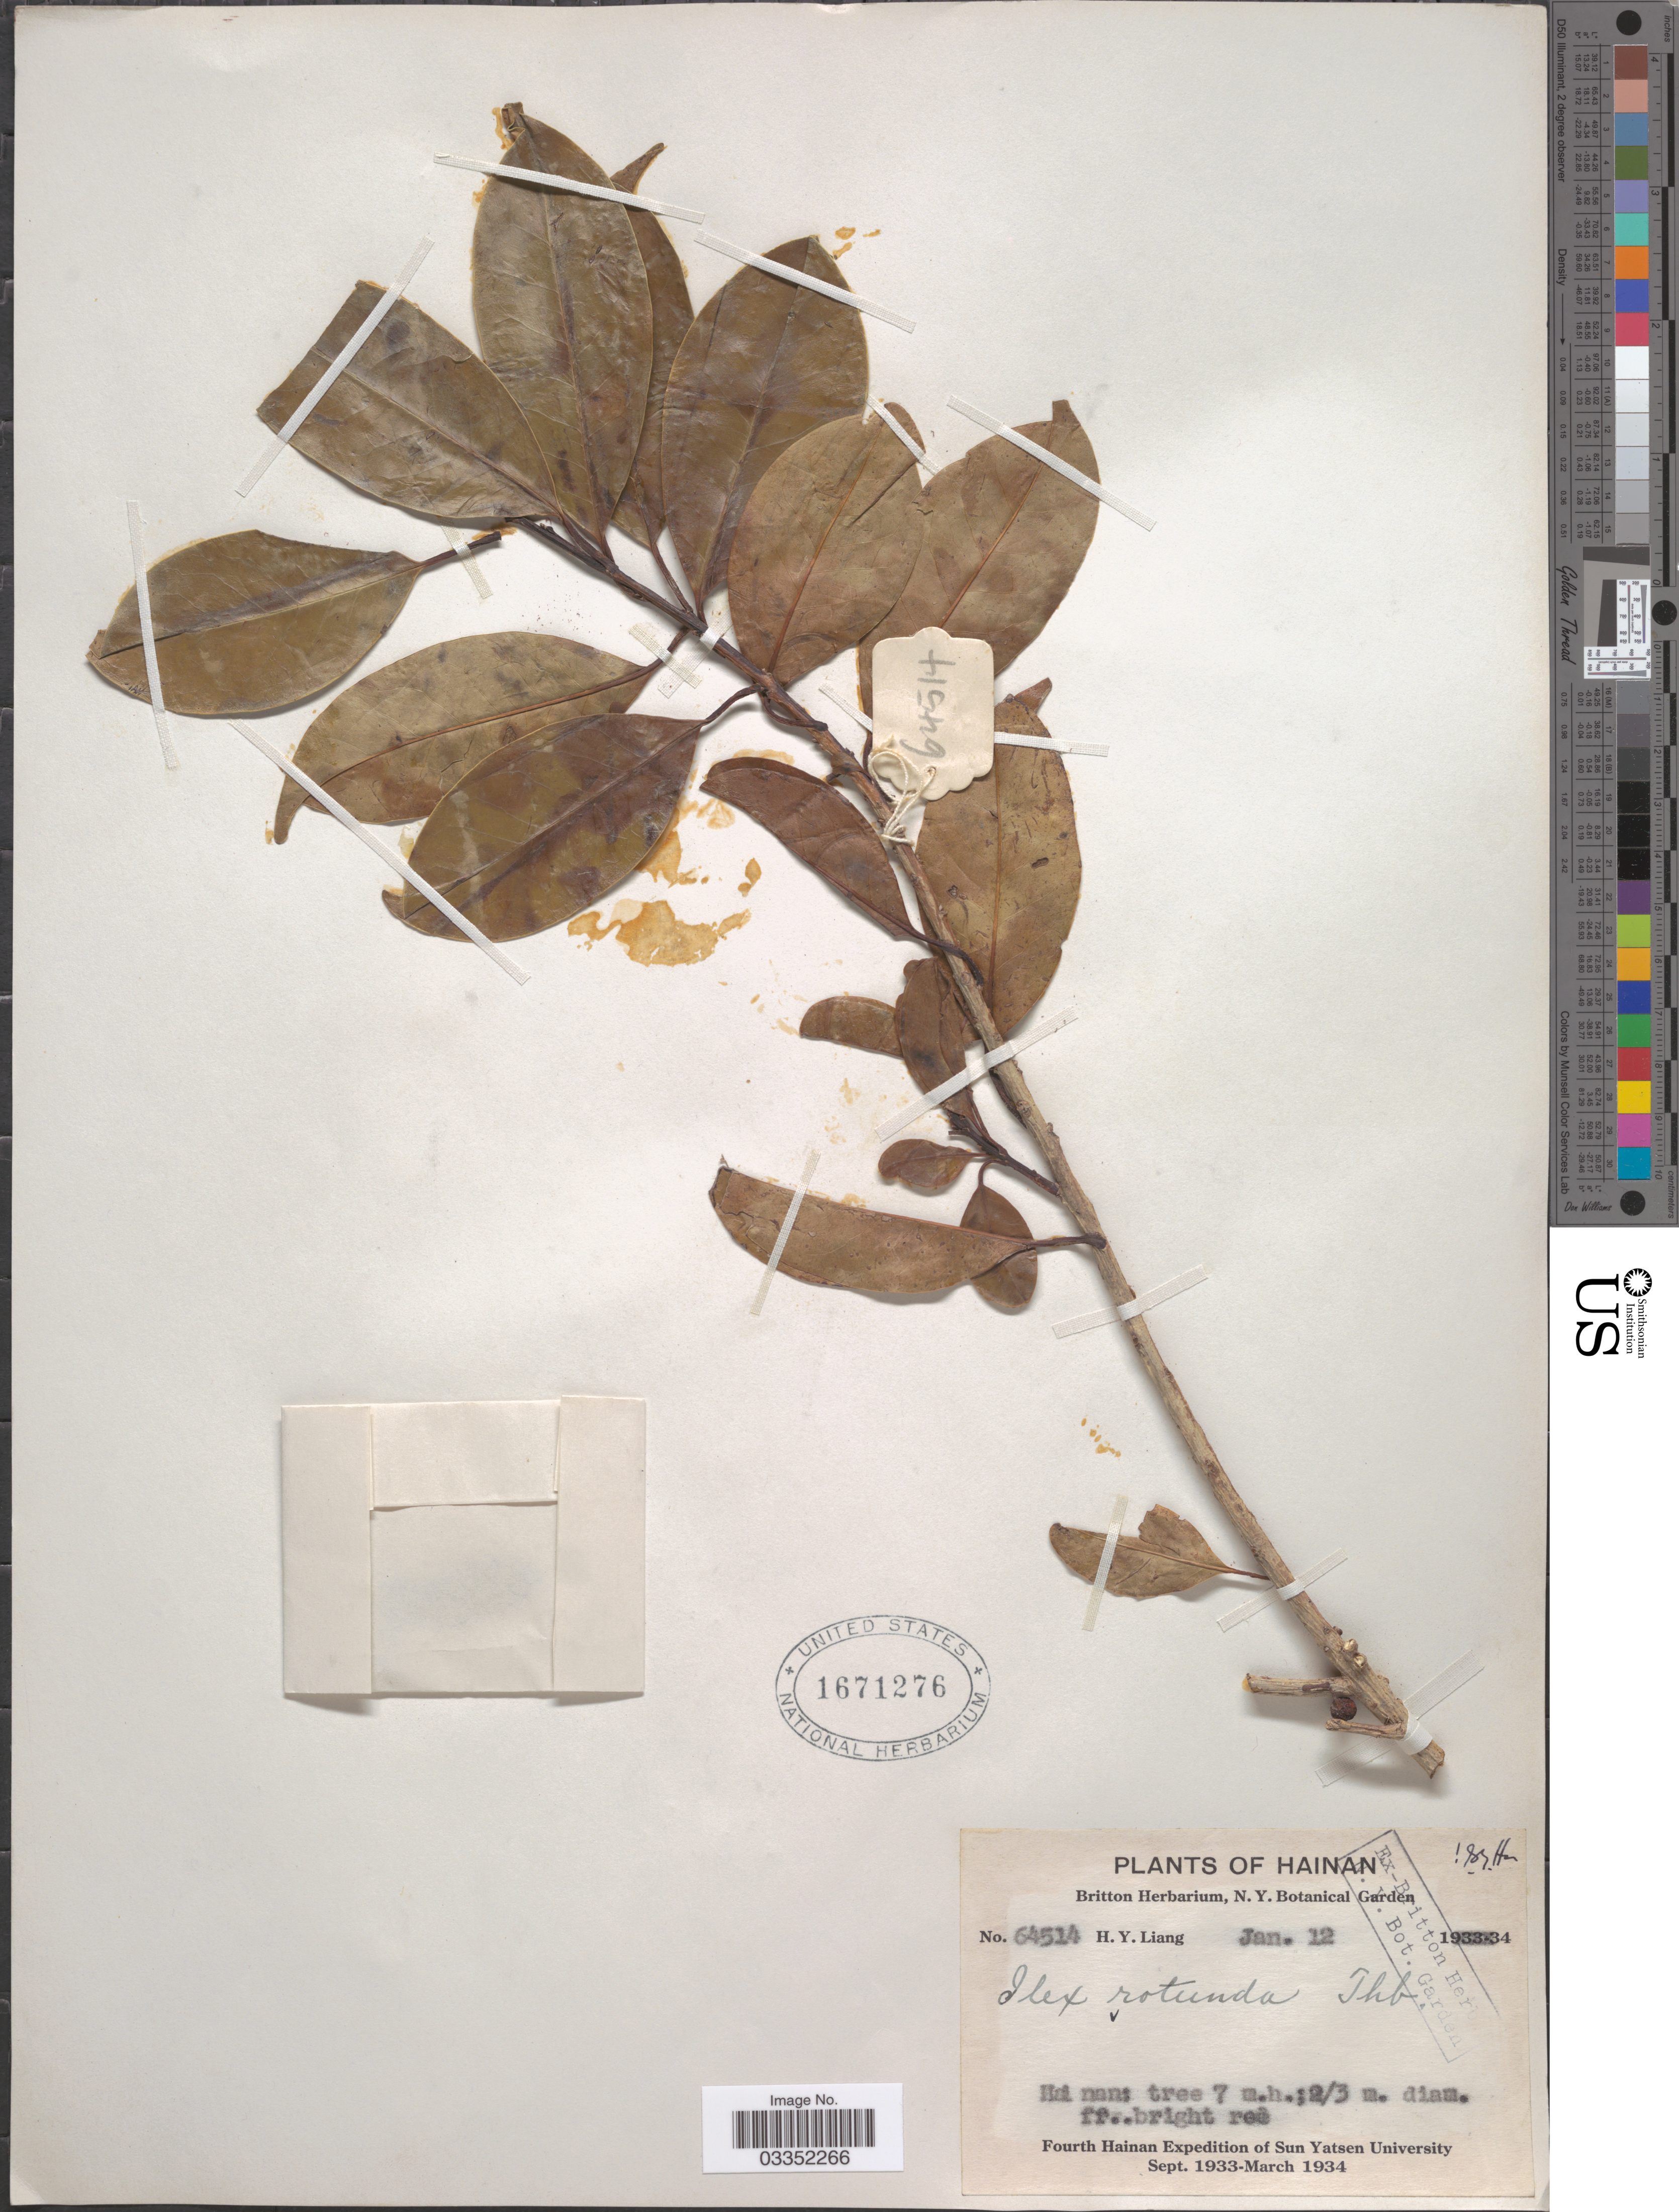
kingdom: Plantae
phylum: Tracheophyta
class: Magnoliopsida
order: Aquifoliales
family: Aquifoliaceae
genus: Ilex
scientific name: Ilex rotunda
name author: Thunb.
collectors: H. Y. Liang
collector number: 64514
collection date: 1934-01-12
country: China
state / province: Hainan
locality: Hainan.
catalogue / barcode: US 1671276